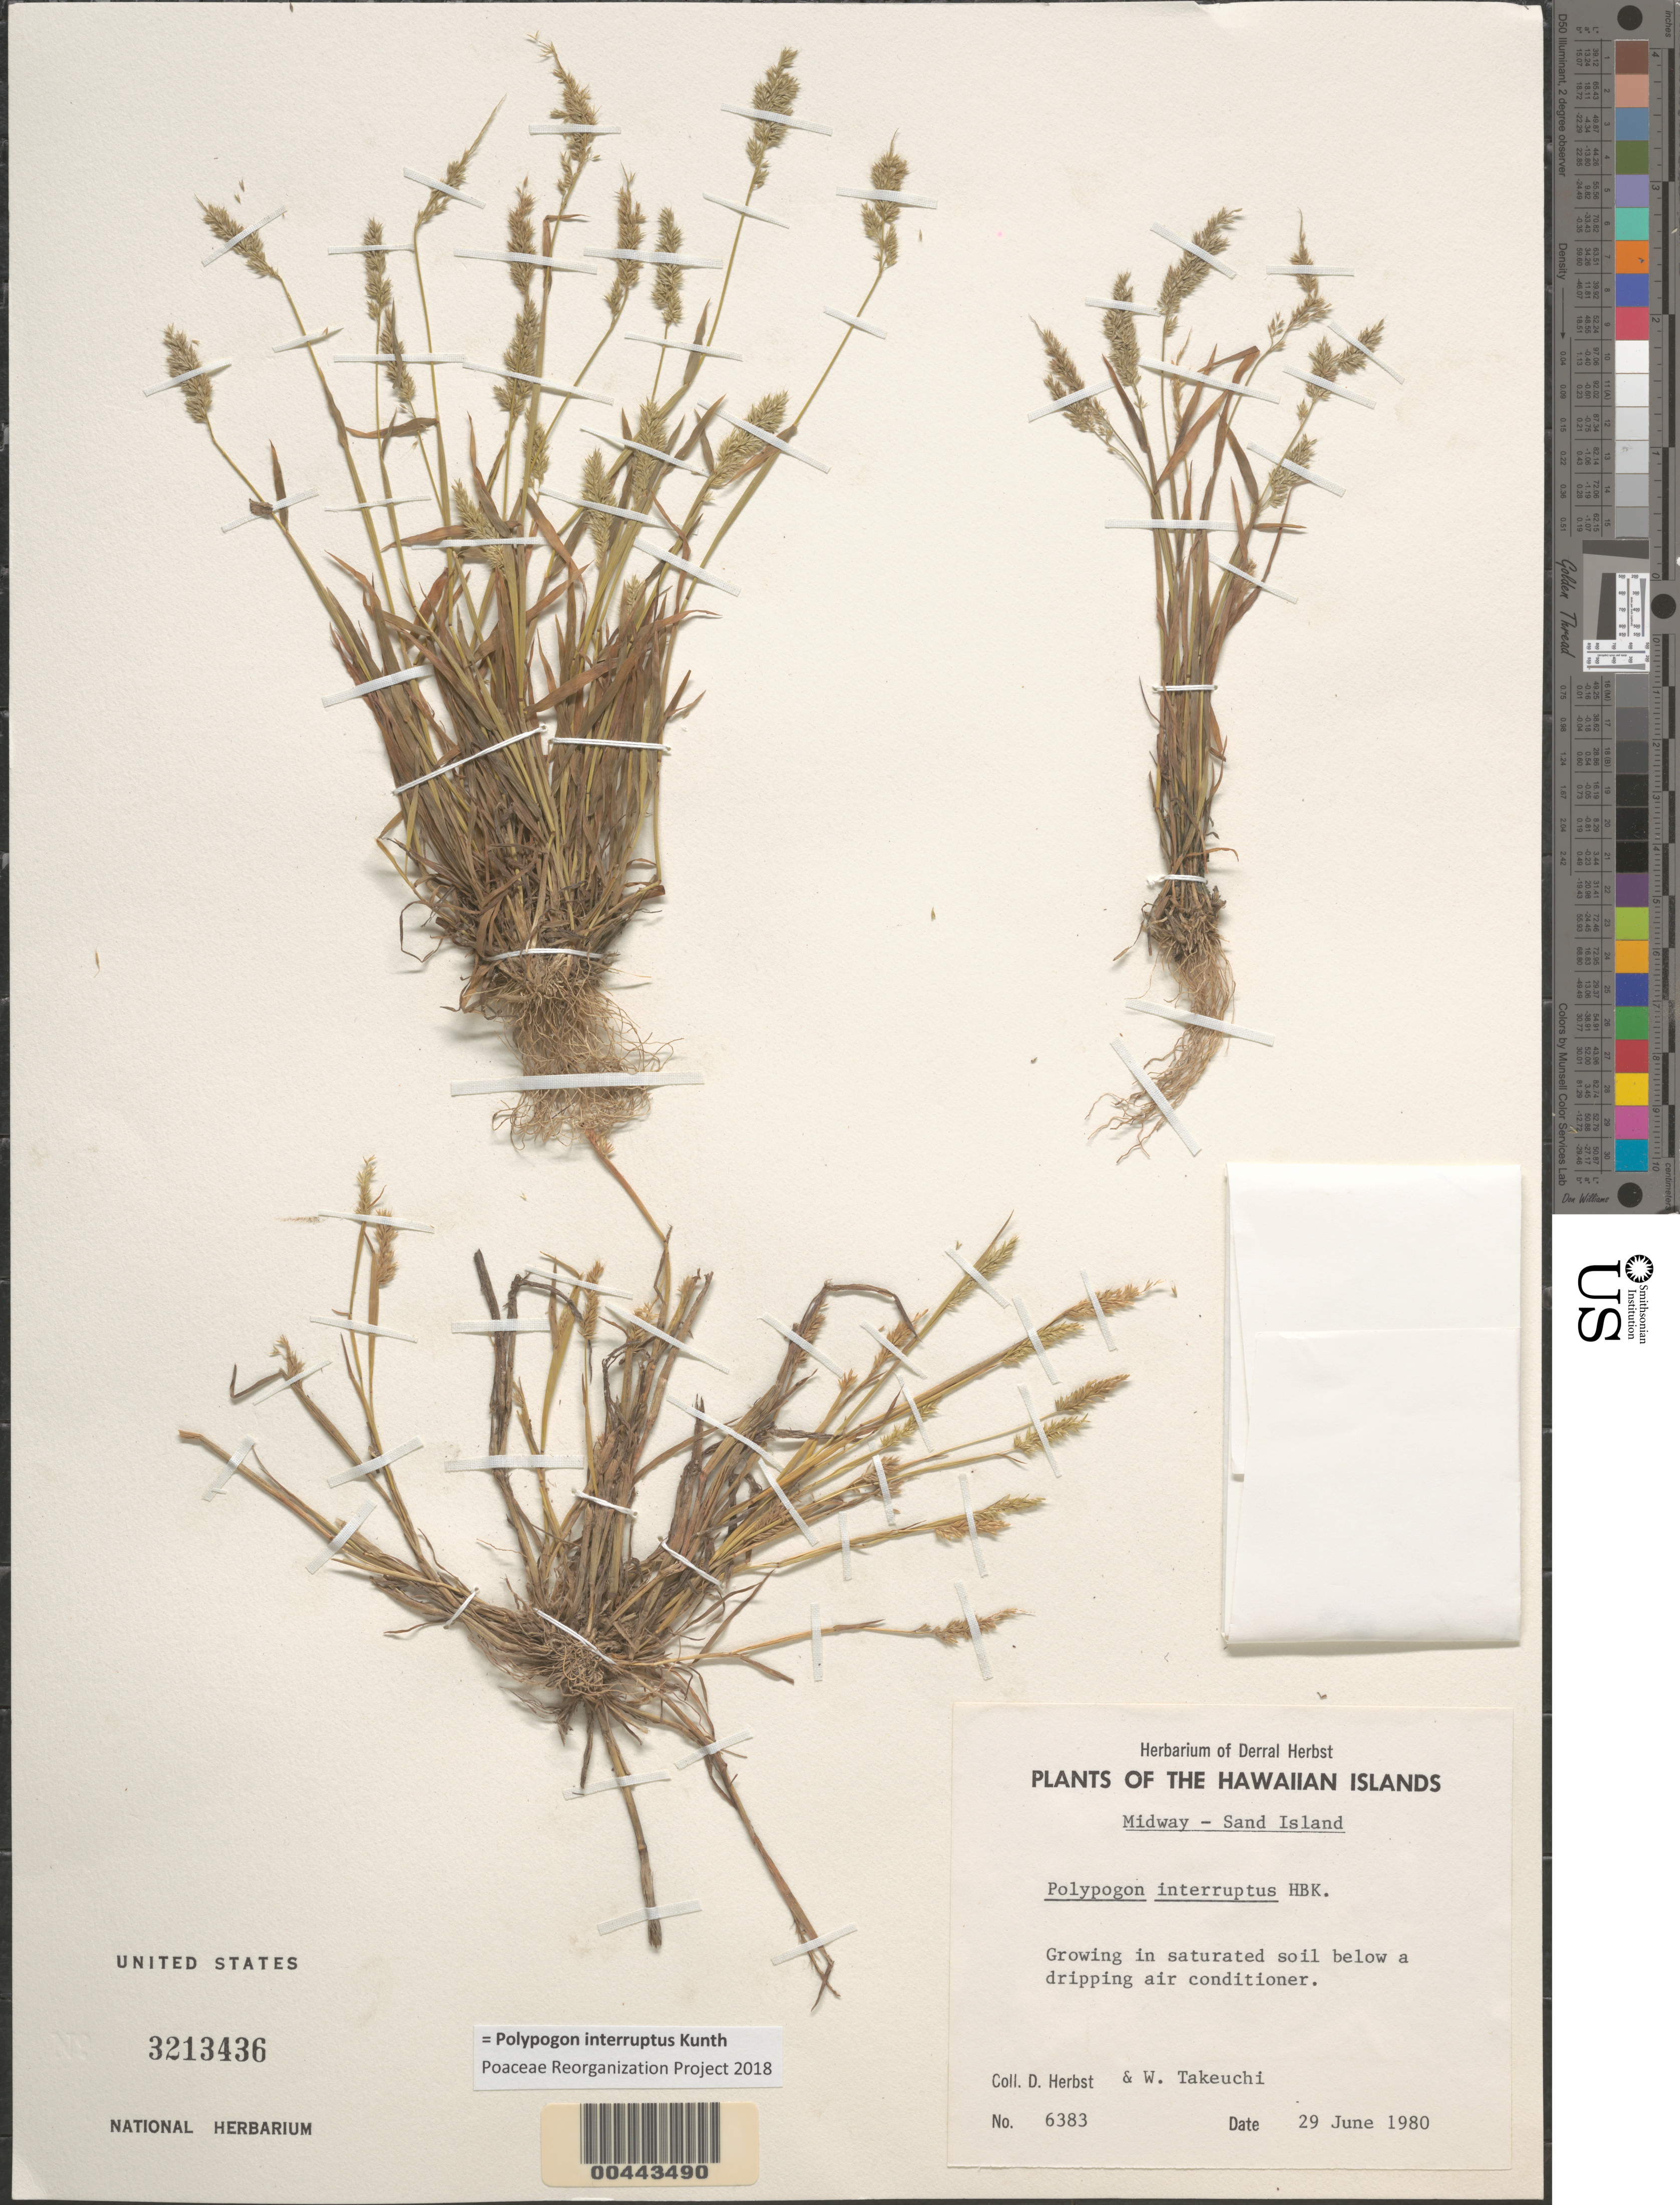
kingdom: Plantae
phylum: Tracheophyta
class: Liliopsida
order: Poales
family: Poaceae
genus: Polypogon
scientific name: Polypogon fugax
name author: Nees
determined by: Faccenda, K.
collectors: D. R. Herbst & W. N. Takeuchi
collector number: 6383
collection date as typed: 29 Jun 1980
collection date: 1980-06-29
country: United States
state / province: Hawaii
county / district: Honolulu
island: Sand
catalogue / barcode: US 3213436